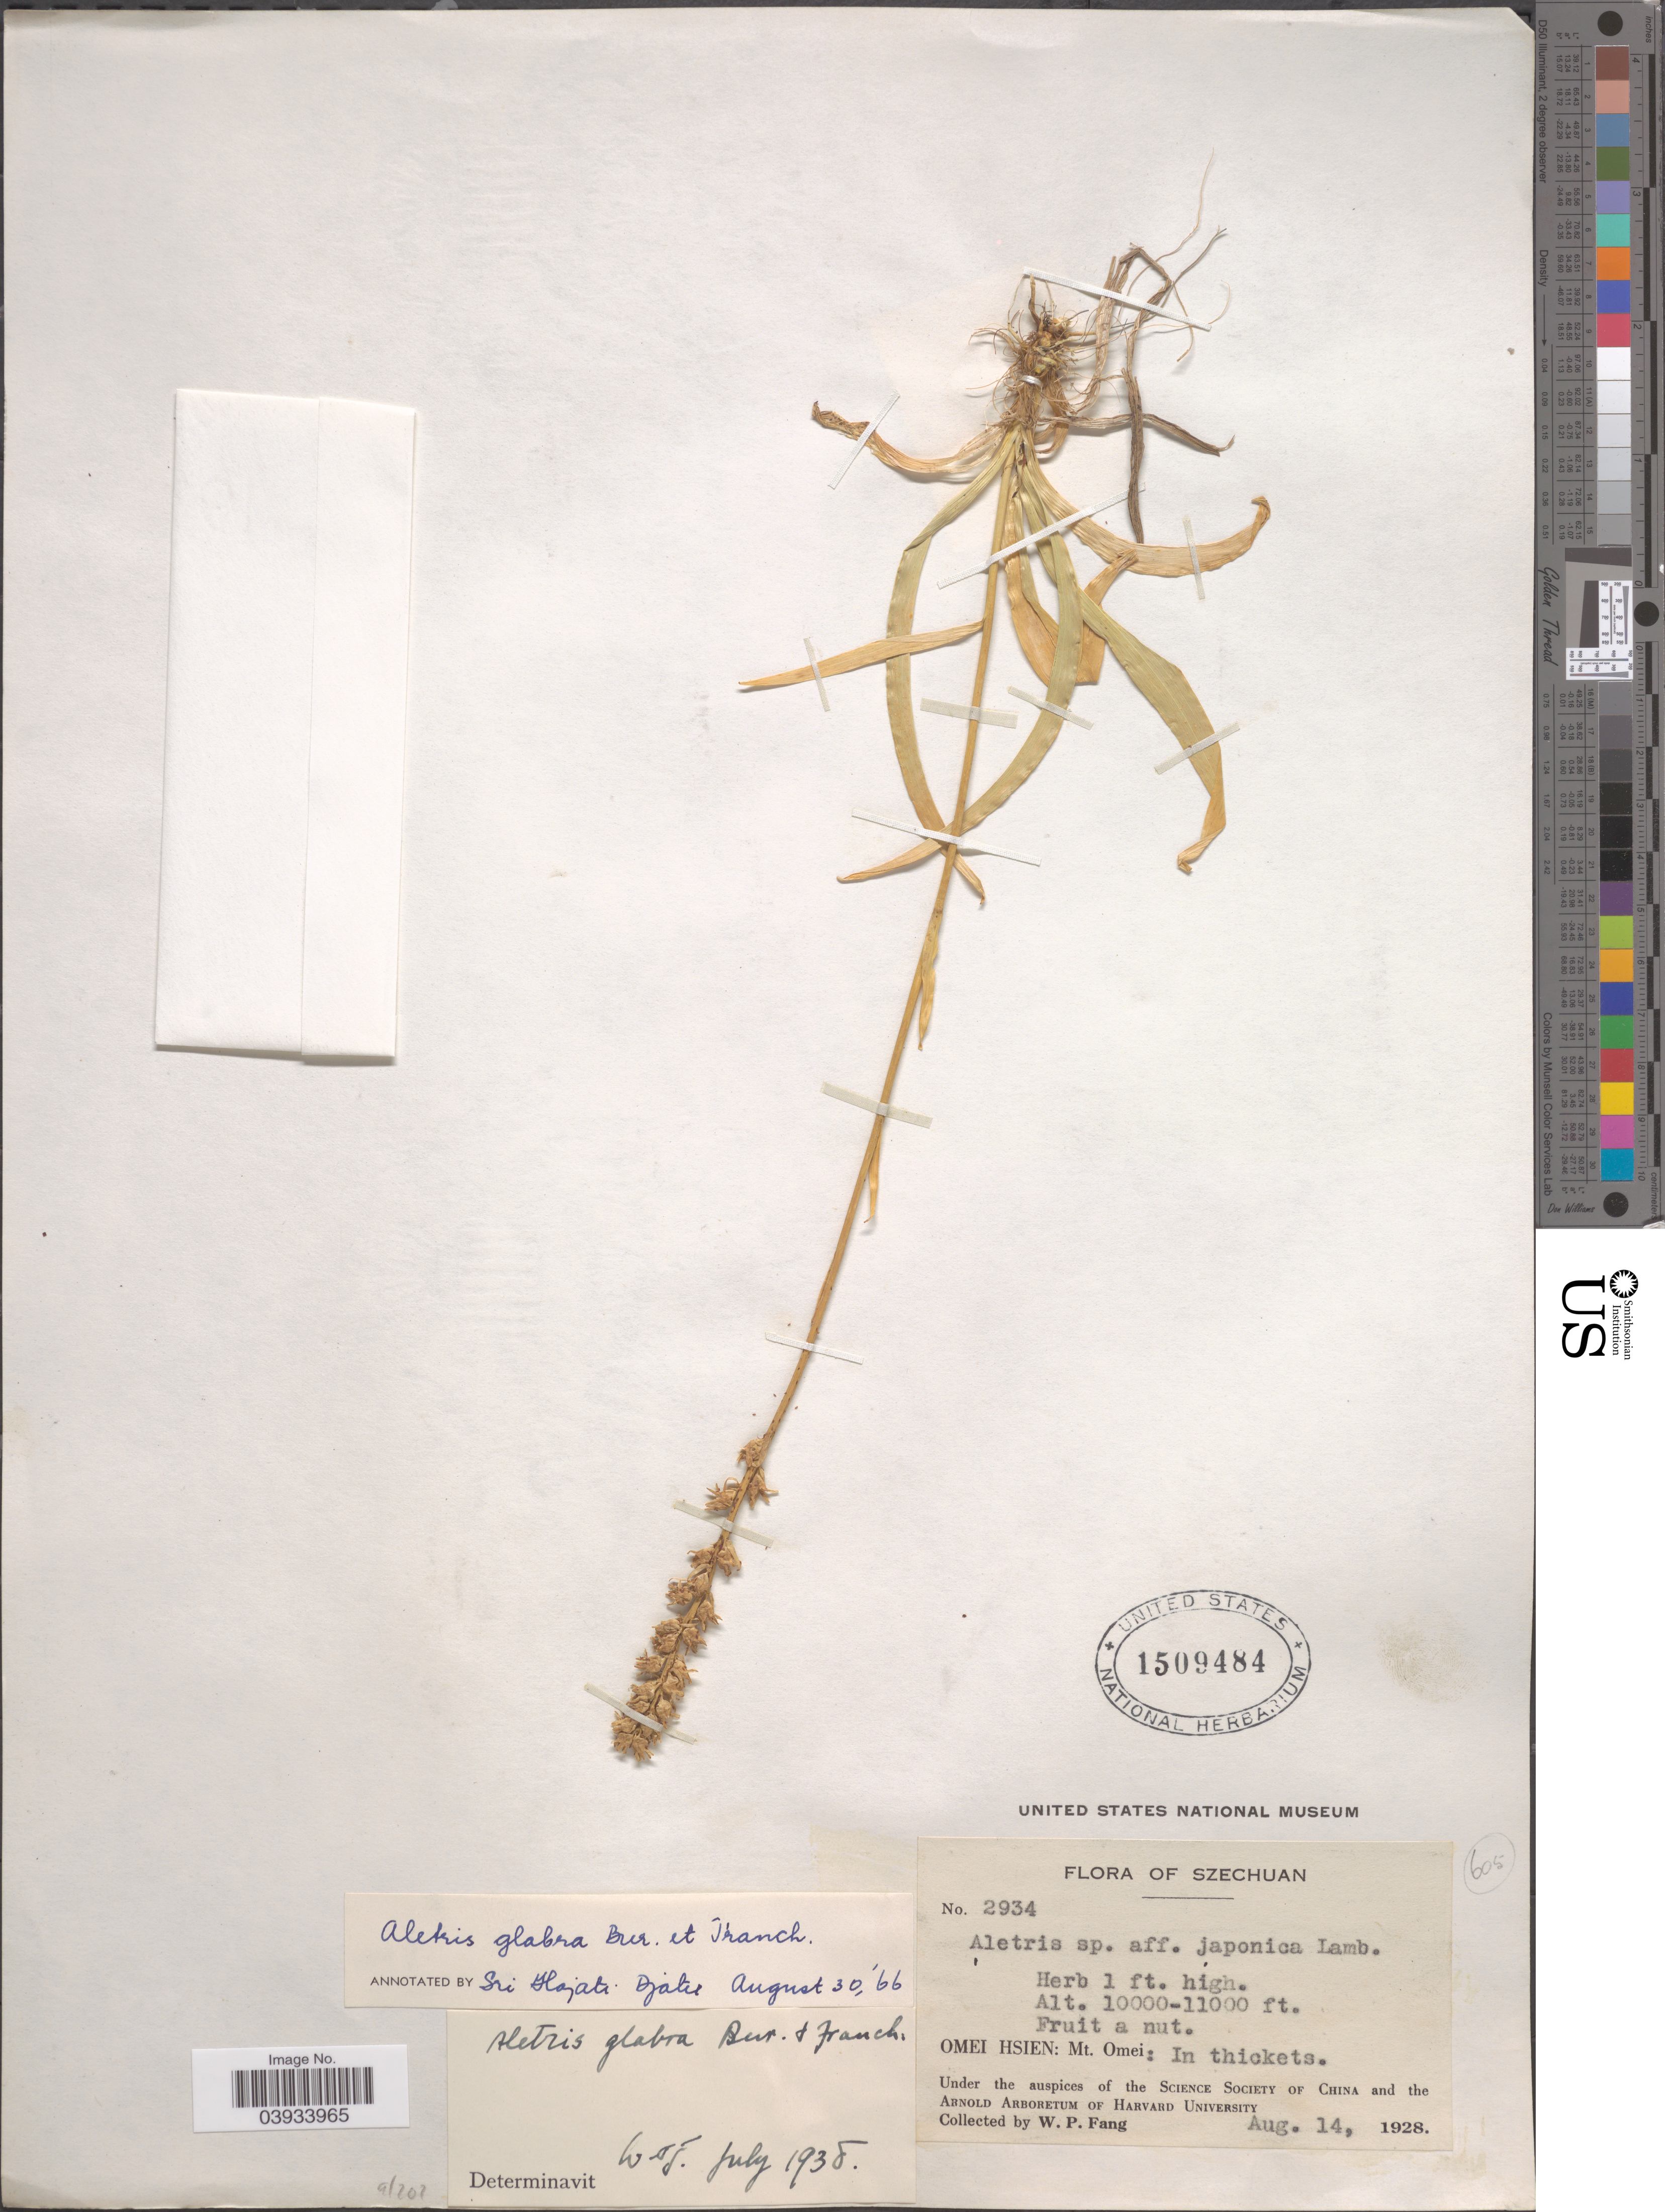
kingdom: Plantae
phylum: Tracheophyta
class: Liliopsida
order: Dioscoreales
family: Nartheciaceae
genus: Aletris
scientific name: Aletris glabra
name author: Bureau & Franch.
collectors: W. P. Fang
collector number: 2934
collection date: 1928-08-14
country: China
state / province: Sichuan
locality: Szechuan. Omei Hsien: Mt. Omei.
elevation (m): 3048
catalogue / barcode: US 1509484